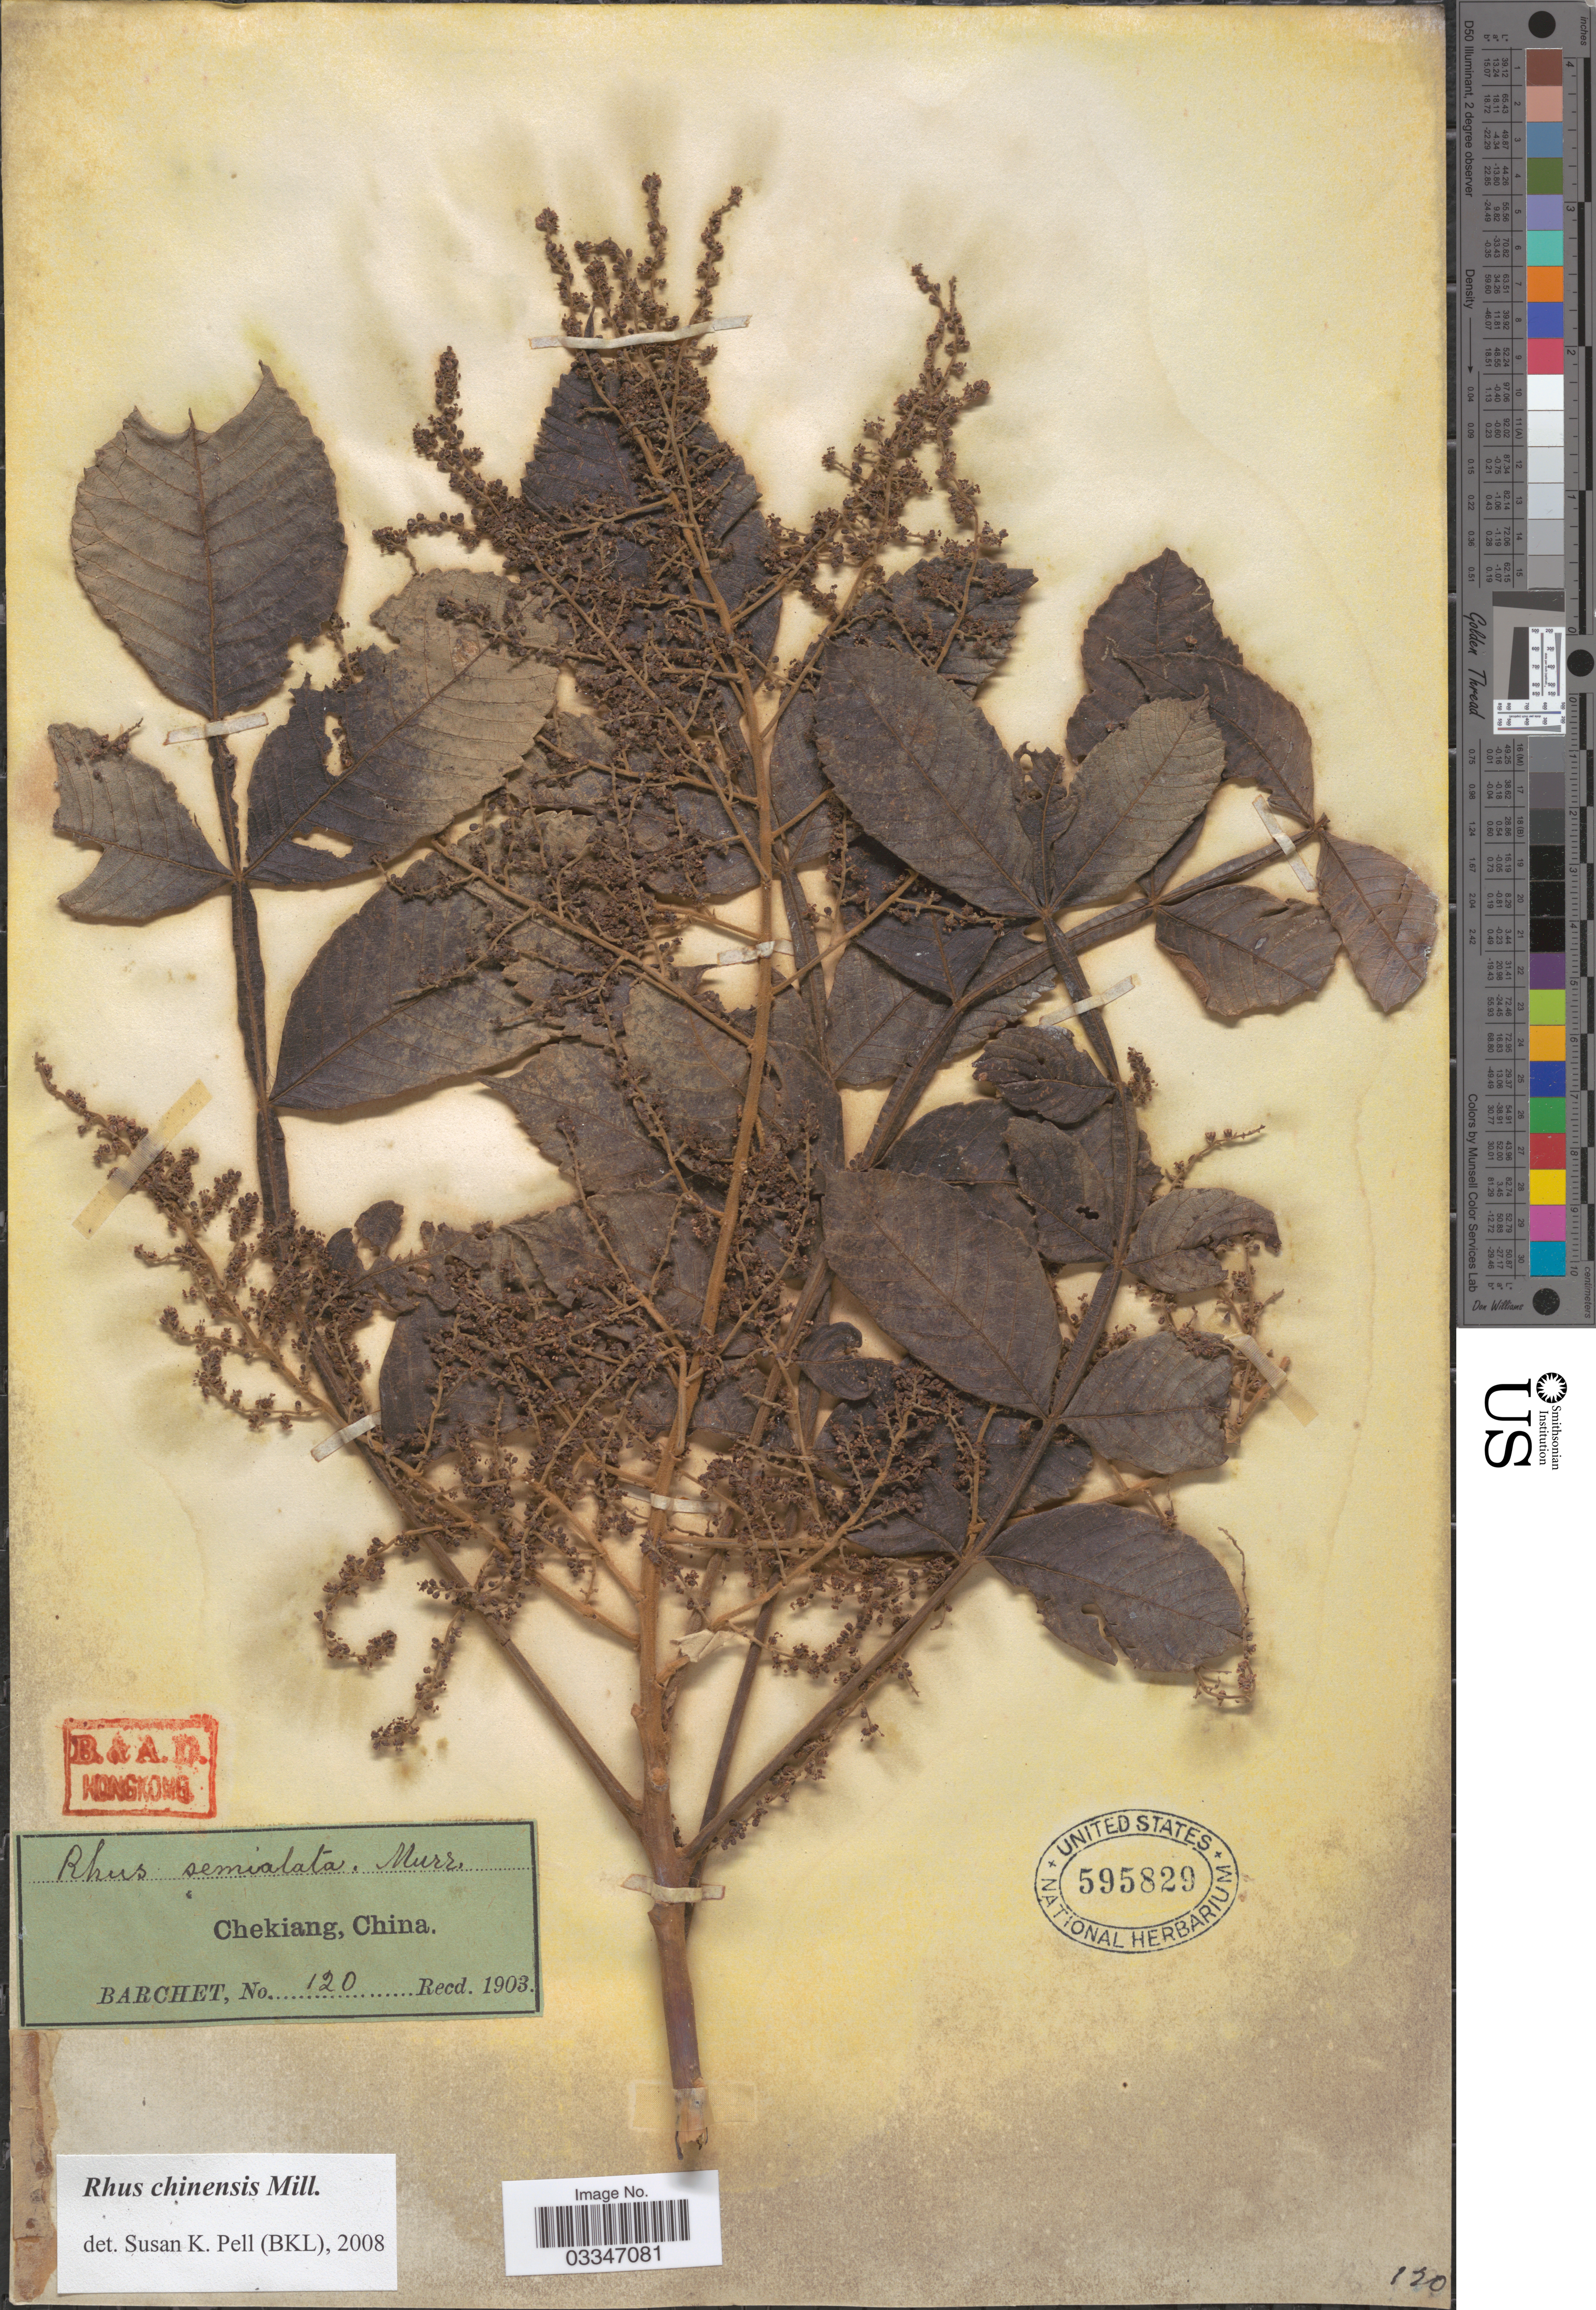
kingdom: Plantae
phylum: Tracheophyta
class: Magnoliopsida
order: Sapindales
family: Anacardiaceae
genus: Rhus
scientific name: Rhus chinensis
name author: Mill.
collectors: Barchet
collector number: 120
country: China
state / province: Zhejiang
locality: Chekiang.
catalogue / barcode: US 595829